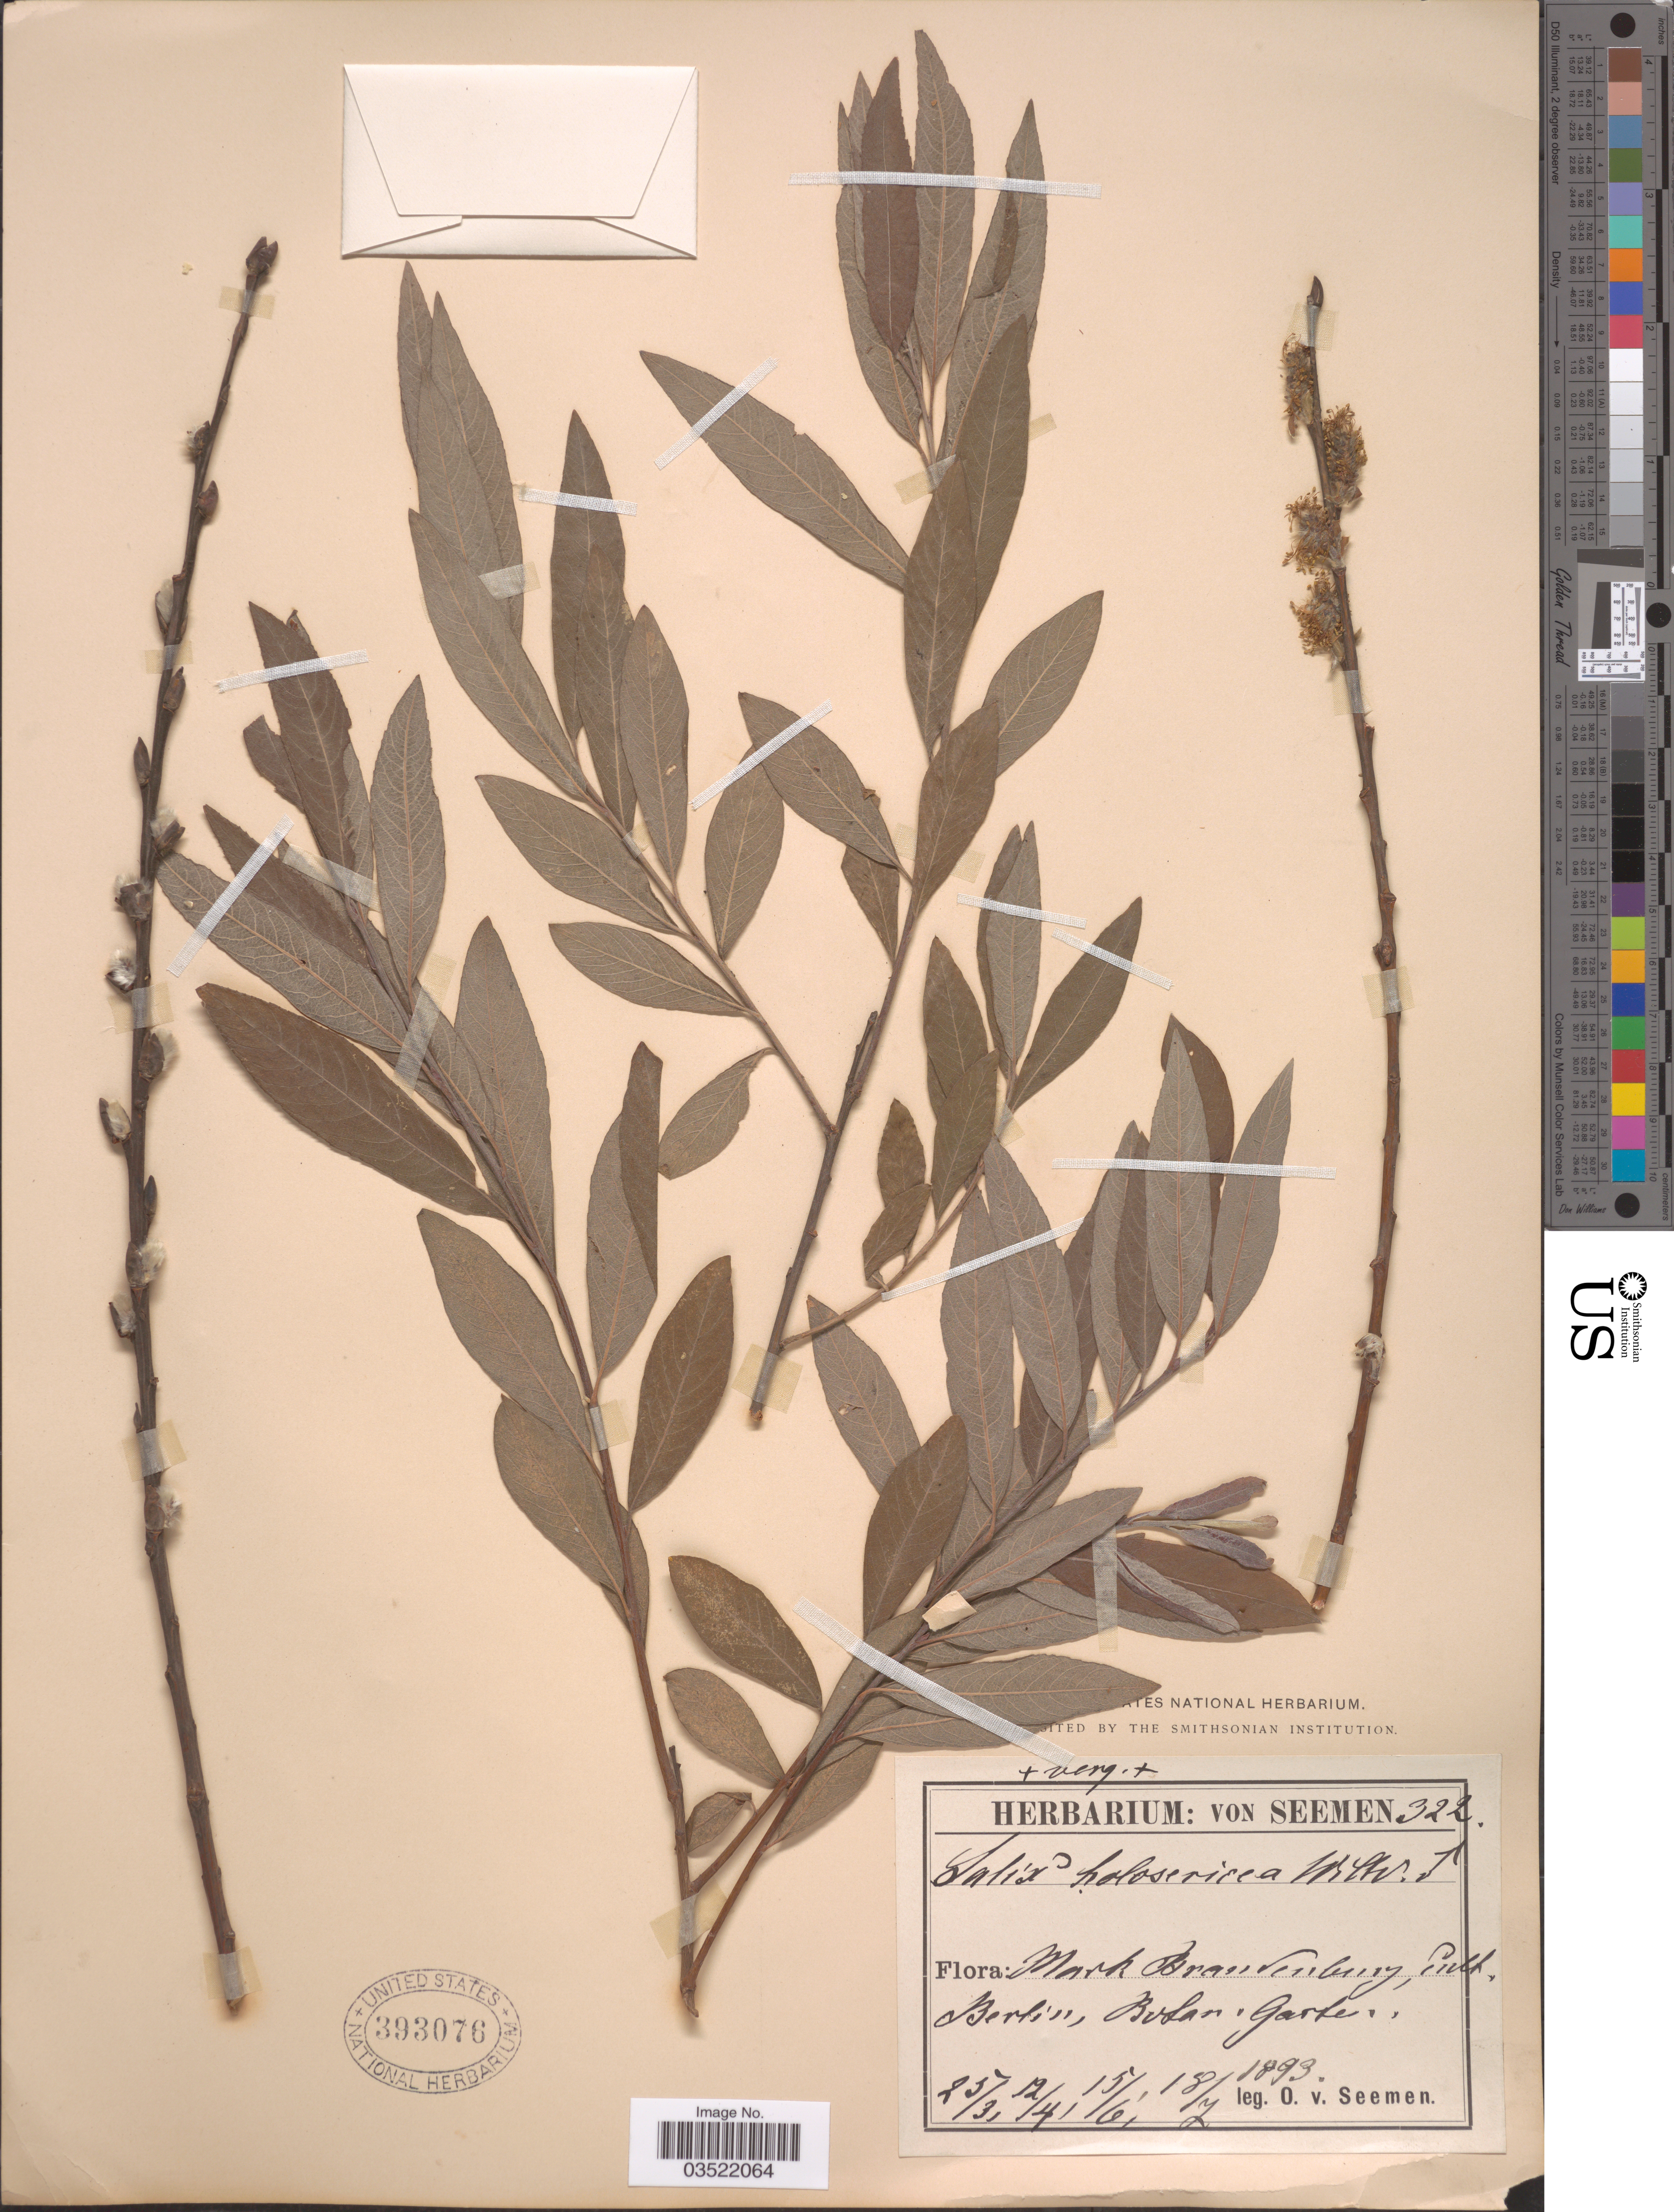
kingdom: Plantae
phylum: Tracheophyta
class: Magnoliopsida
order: Malpighiales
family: Salicaceae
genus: Salix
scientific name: Salix holosericea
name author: Willd.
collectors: K. O. von Seemen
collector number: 322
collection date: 1893-03-23/1893-07-18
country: Germany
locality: Mark Brandenburg, cult. Berlin., Botan. Garten.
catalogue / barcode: US 393076